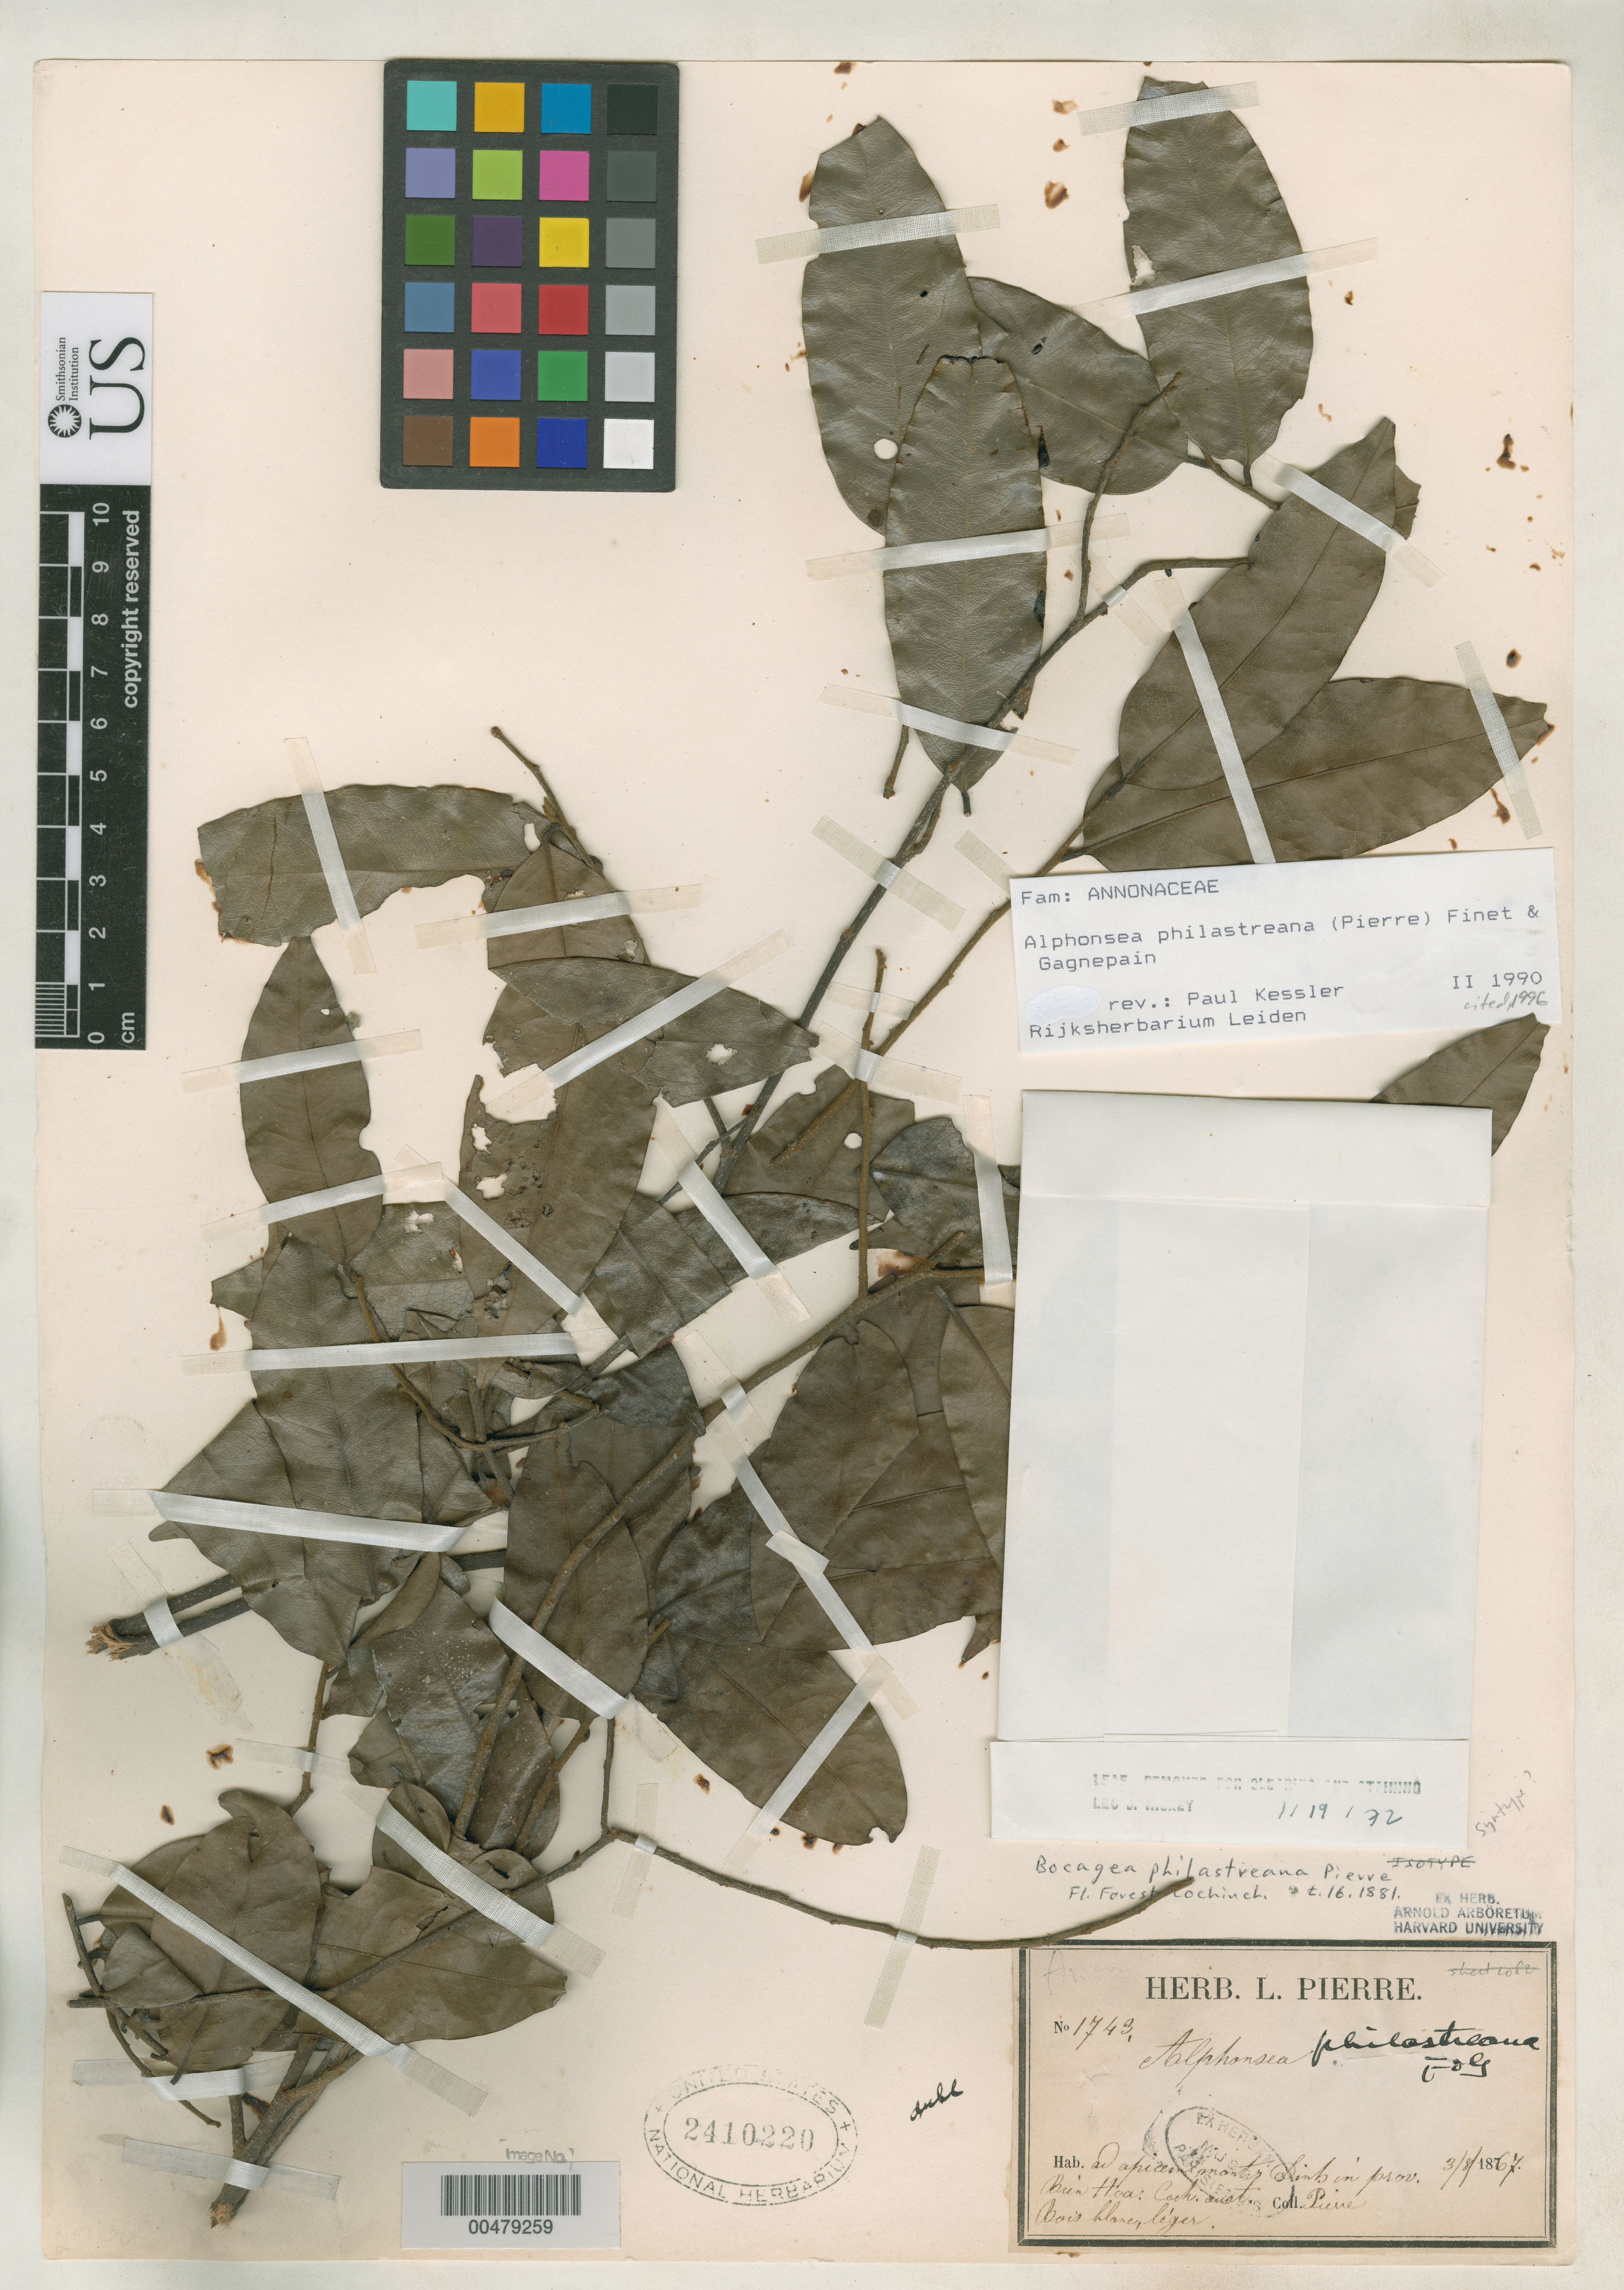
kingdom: Plantae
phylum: Tracheophyta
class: Magnoliopsida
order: Magnoliales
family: Annonaceae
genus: Bocagea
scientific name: Bocagea philastreana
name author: Pierre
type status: Possible Syntype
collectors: J. Pierre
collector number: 1743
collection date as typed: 03 Aug 1867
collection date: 1867-08-03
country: Vietnam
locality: Montis Sinh in Prov. Bien Hoa. Coch. Aust.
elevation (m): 500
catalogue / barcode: US 2410220